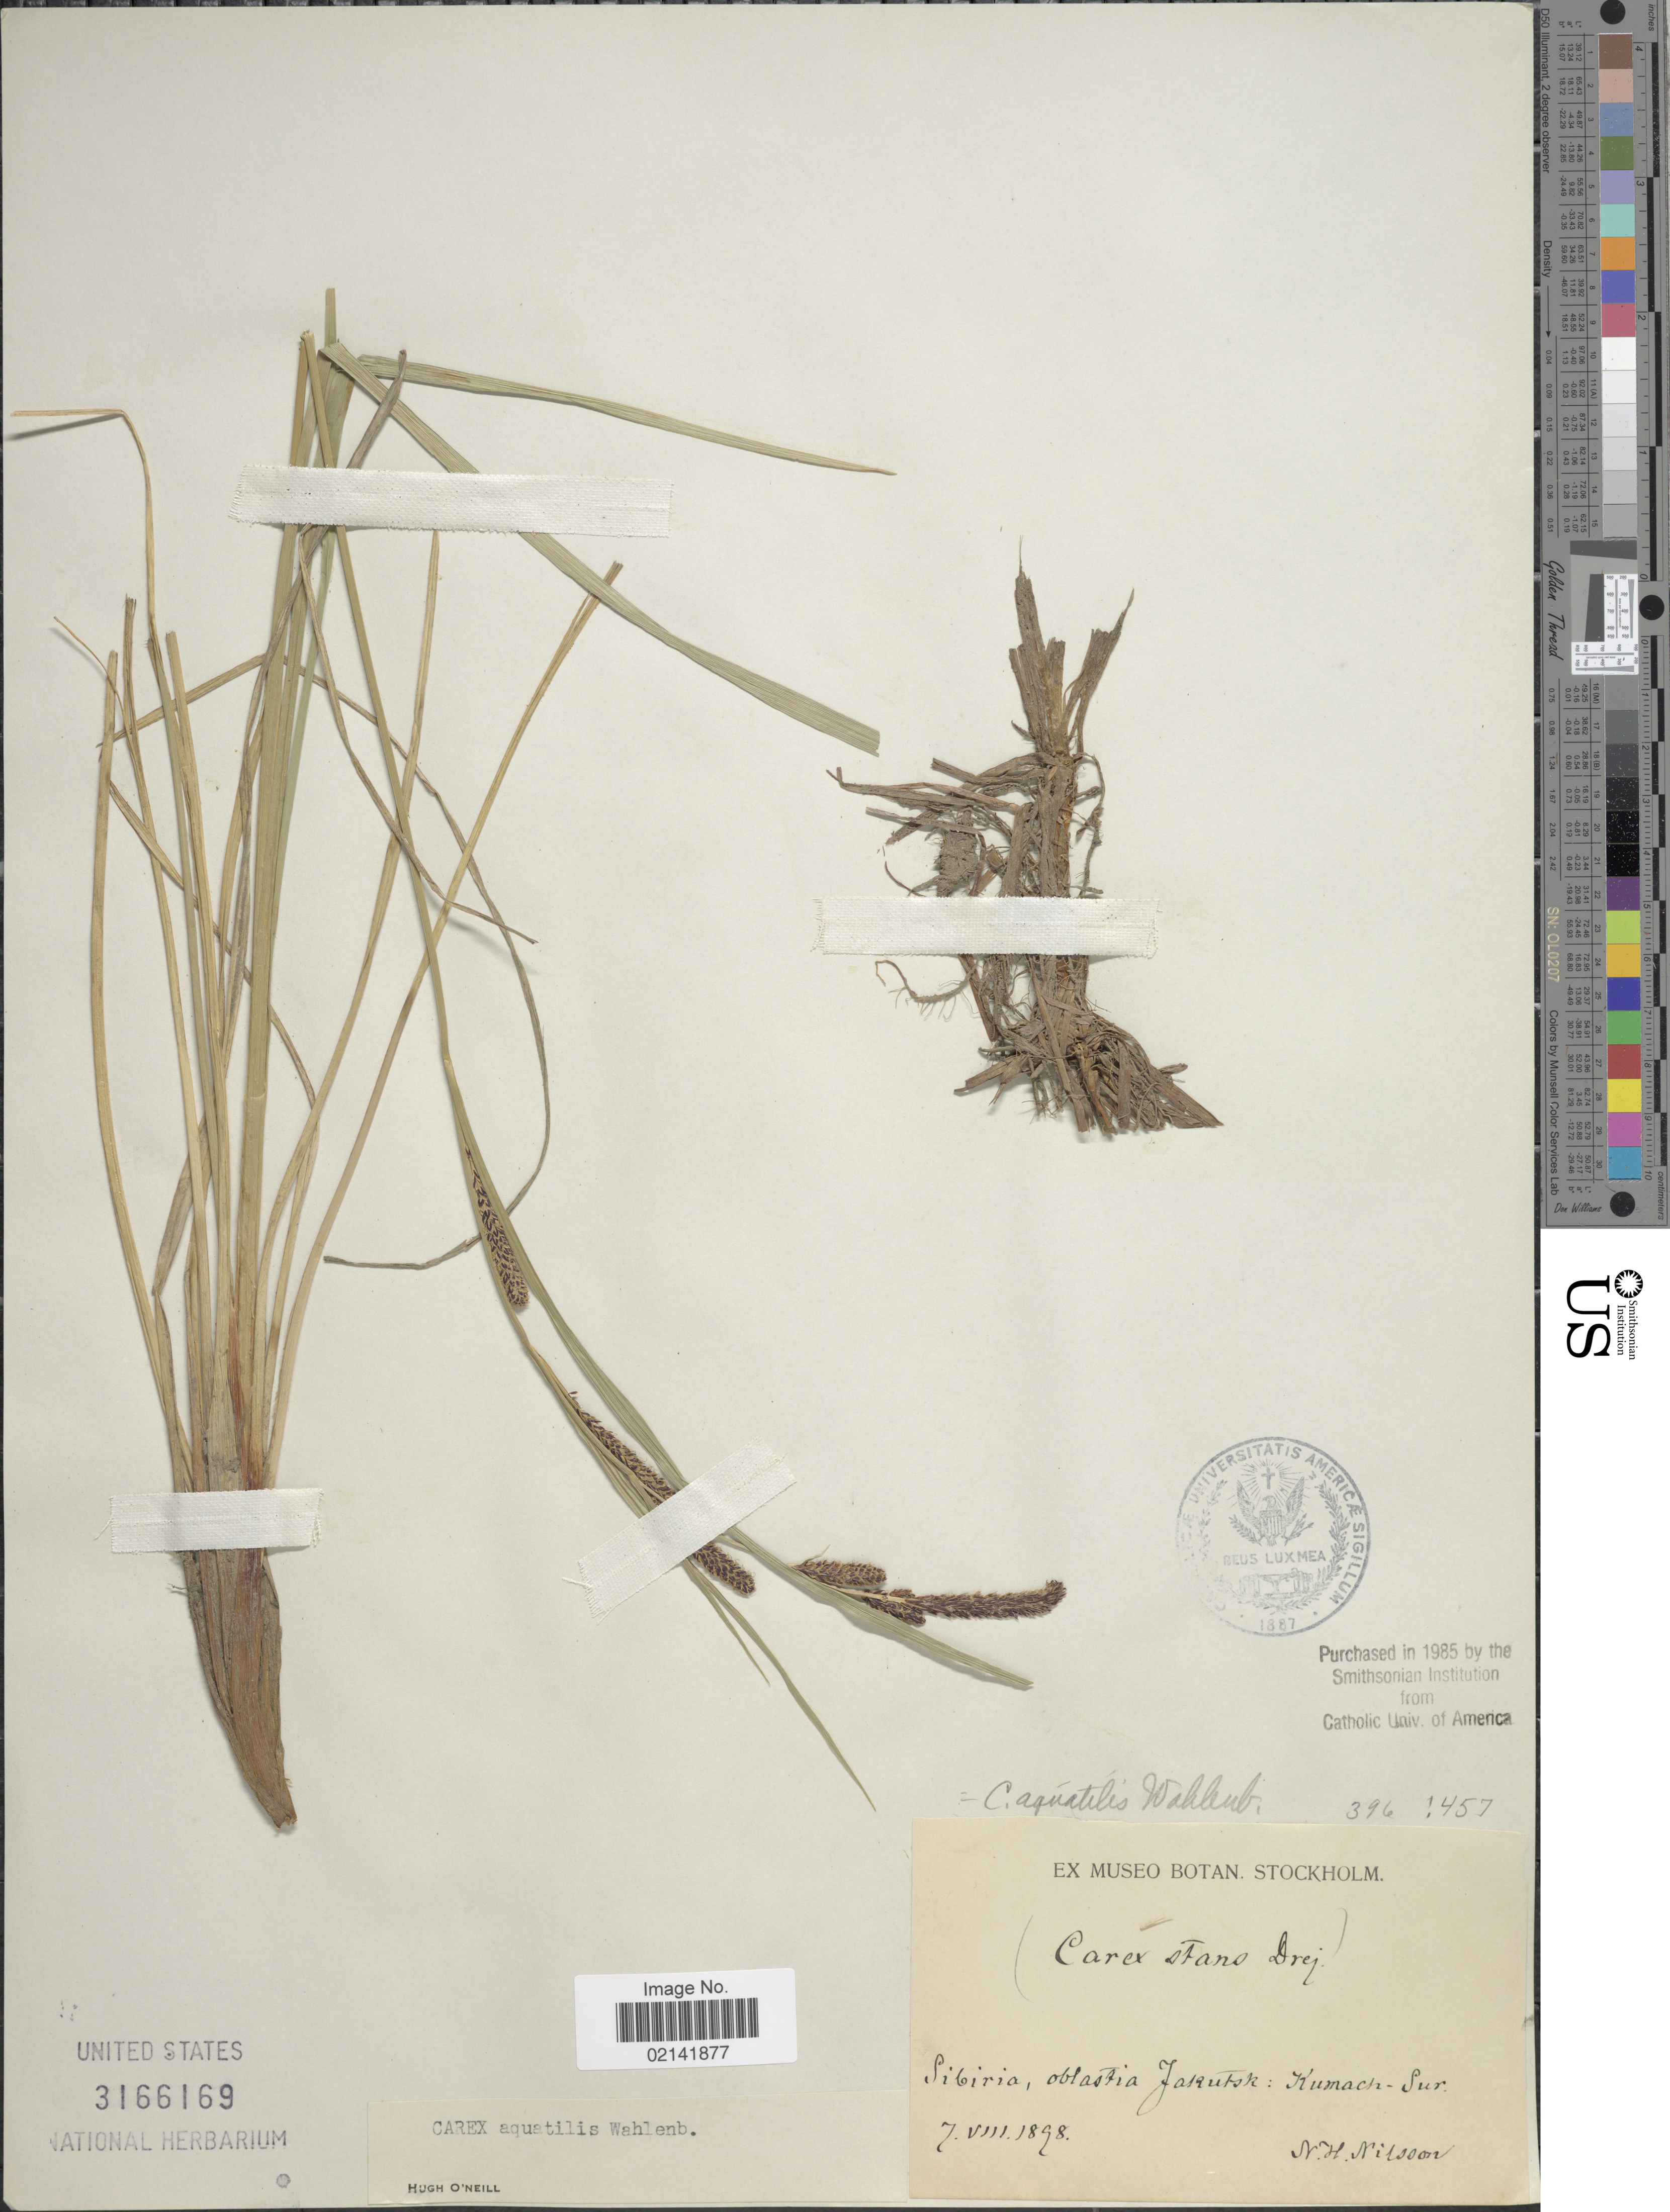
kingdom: Plantae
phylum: Tracheophyta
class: Liliopsida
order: Poales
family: Cyperaceae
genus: Carex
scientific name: Carex aquatilis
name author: Wahlenb.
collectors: N. H. Nilsson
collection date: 1898-08-07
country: Russian Federation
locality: Sibiria, oblastia Jakutsk.: Kumach-Sur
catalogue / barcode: US 3166169